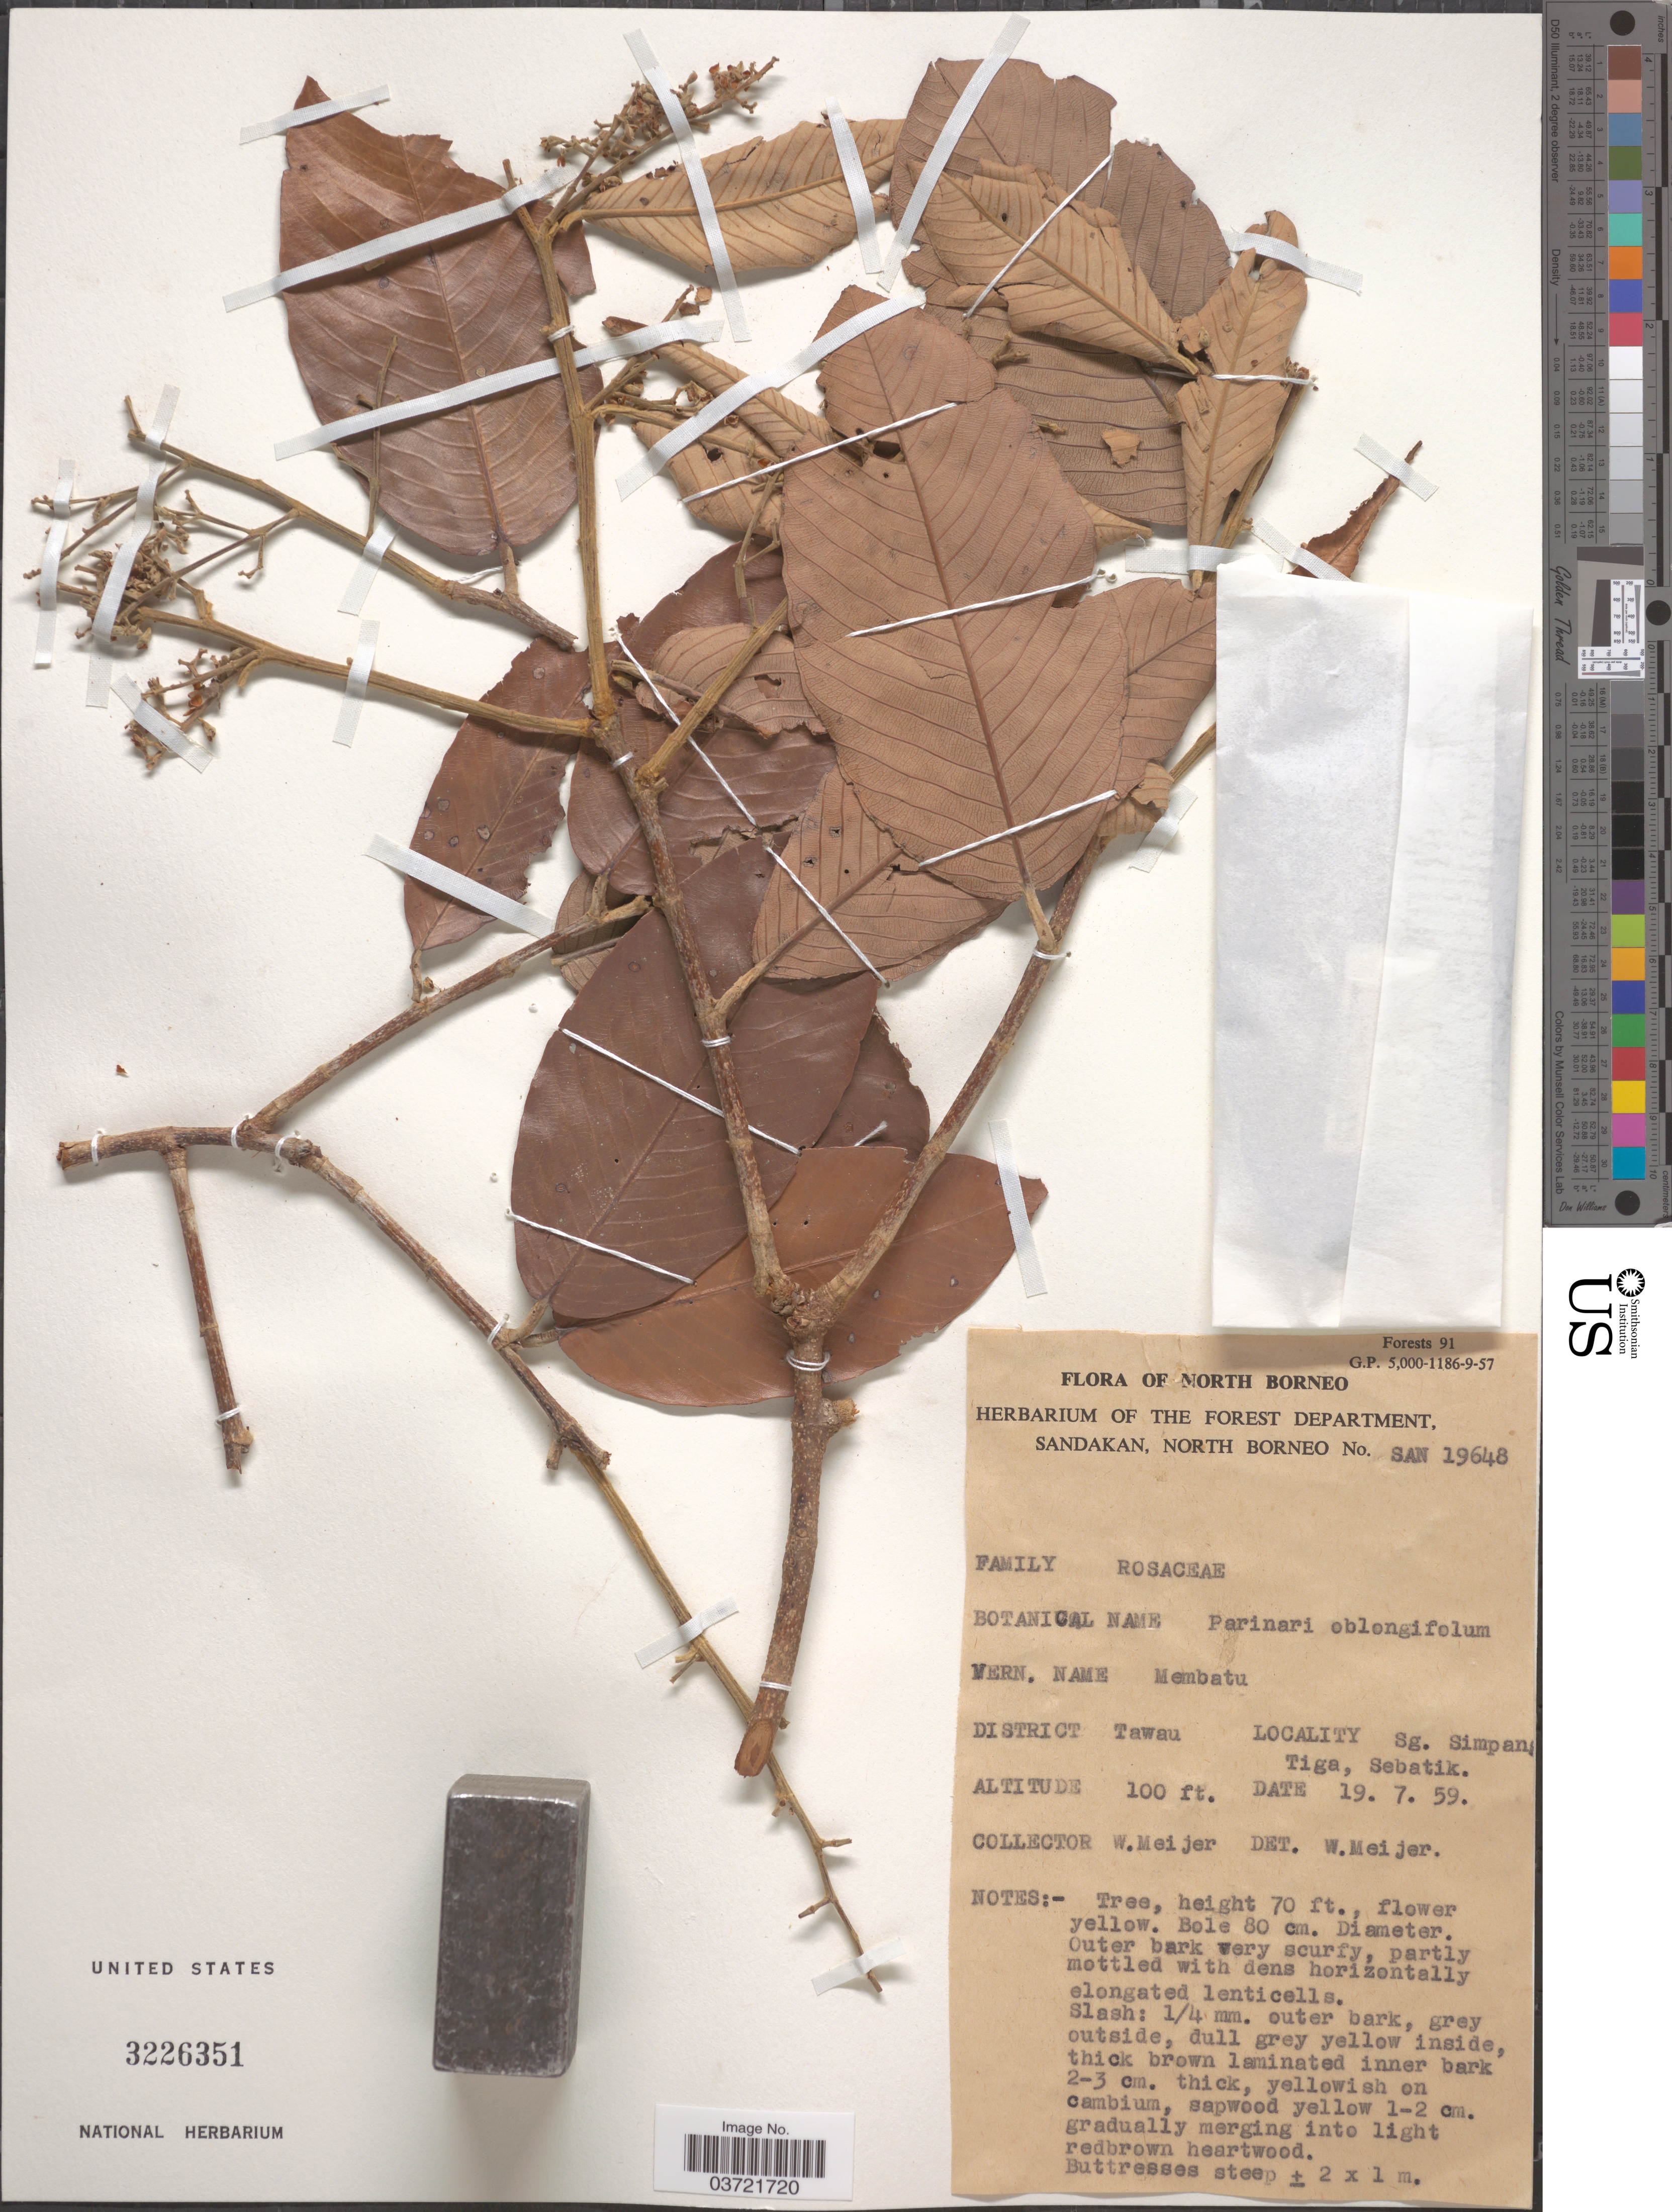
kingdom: Plantae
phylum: Tracheophyta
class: Magnoliopsida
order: Malpighiales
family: Chrysobalanaceae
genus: Parinari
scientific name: Parinari oblongifolia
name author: Hook. f.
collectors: W. Meijer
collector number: SAN 19648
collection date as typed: Transcribed d/m/y: 19/7/59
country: Malaysia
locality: North Borneo. District Tawau. Sg. Simpan [illegible text]. Tiga, Sebatik.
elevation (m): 30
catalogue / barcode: US 3226351